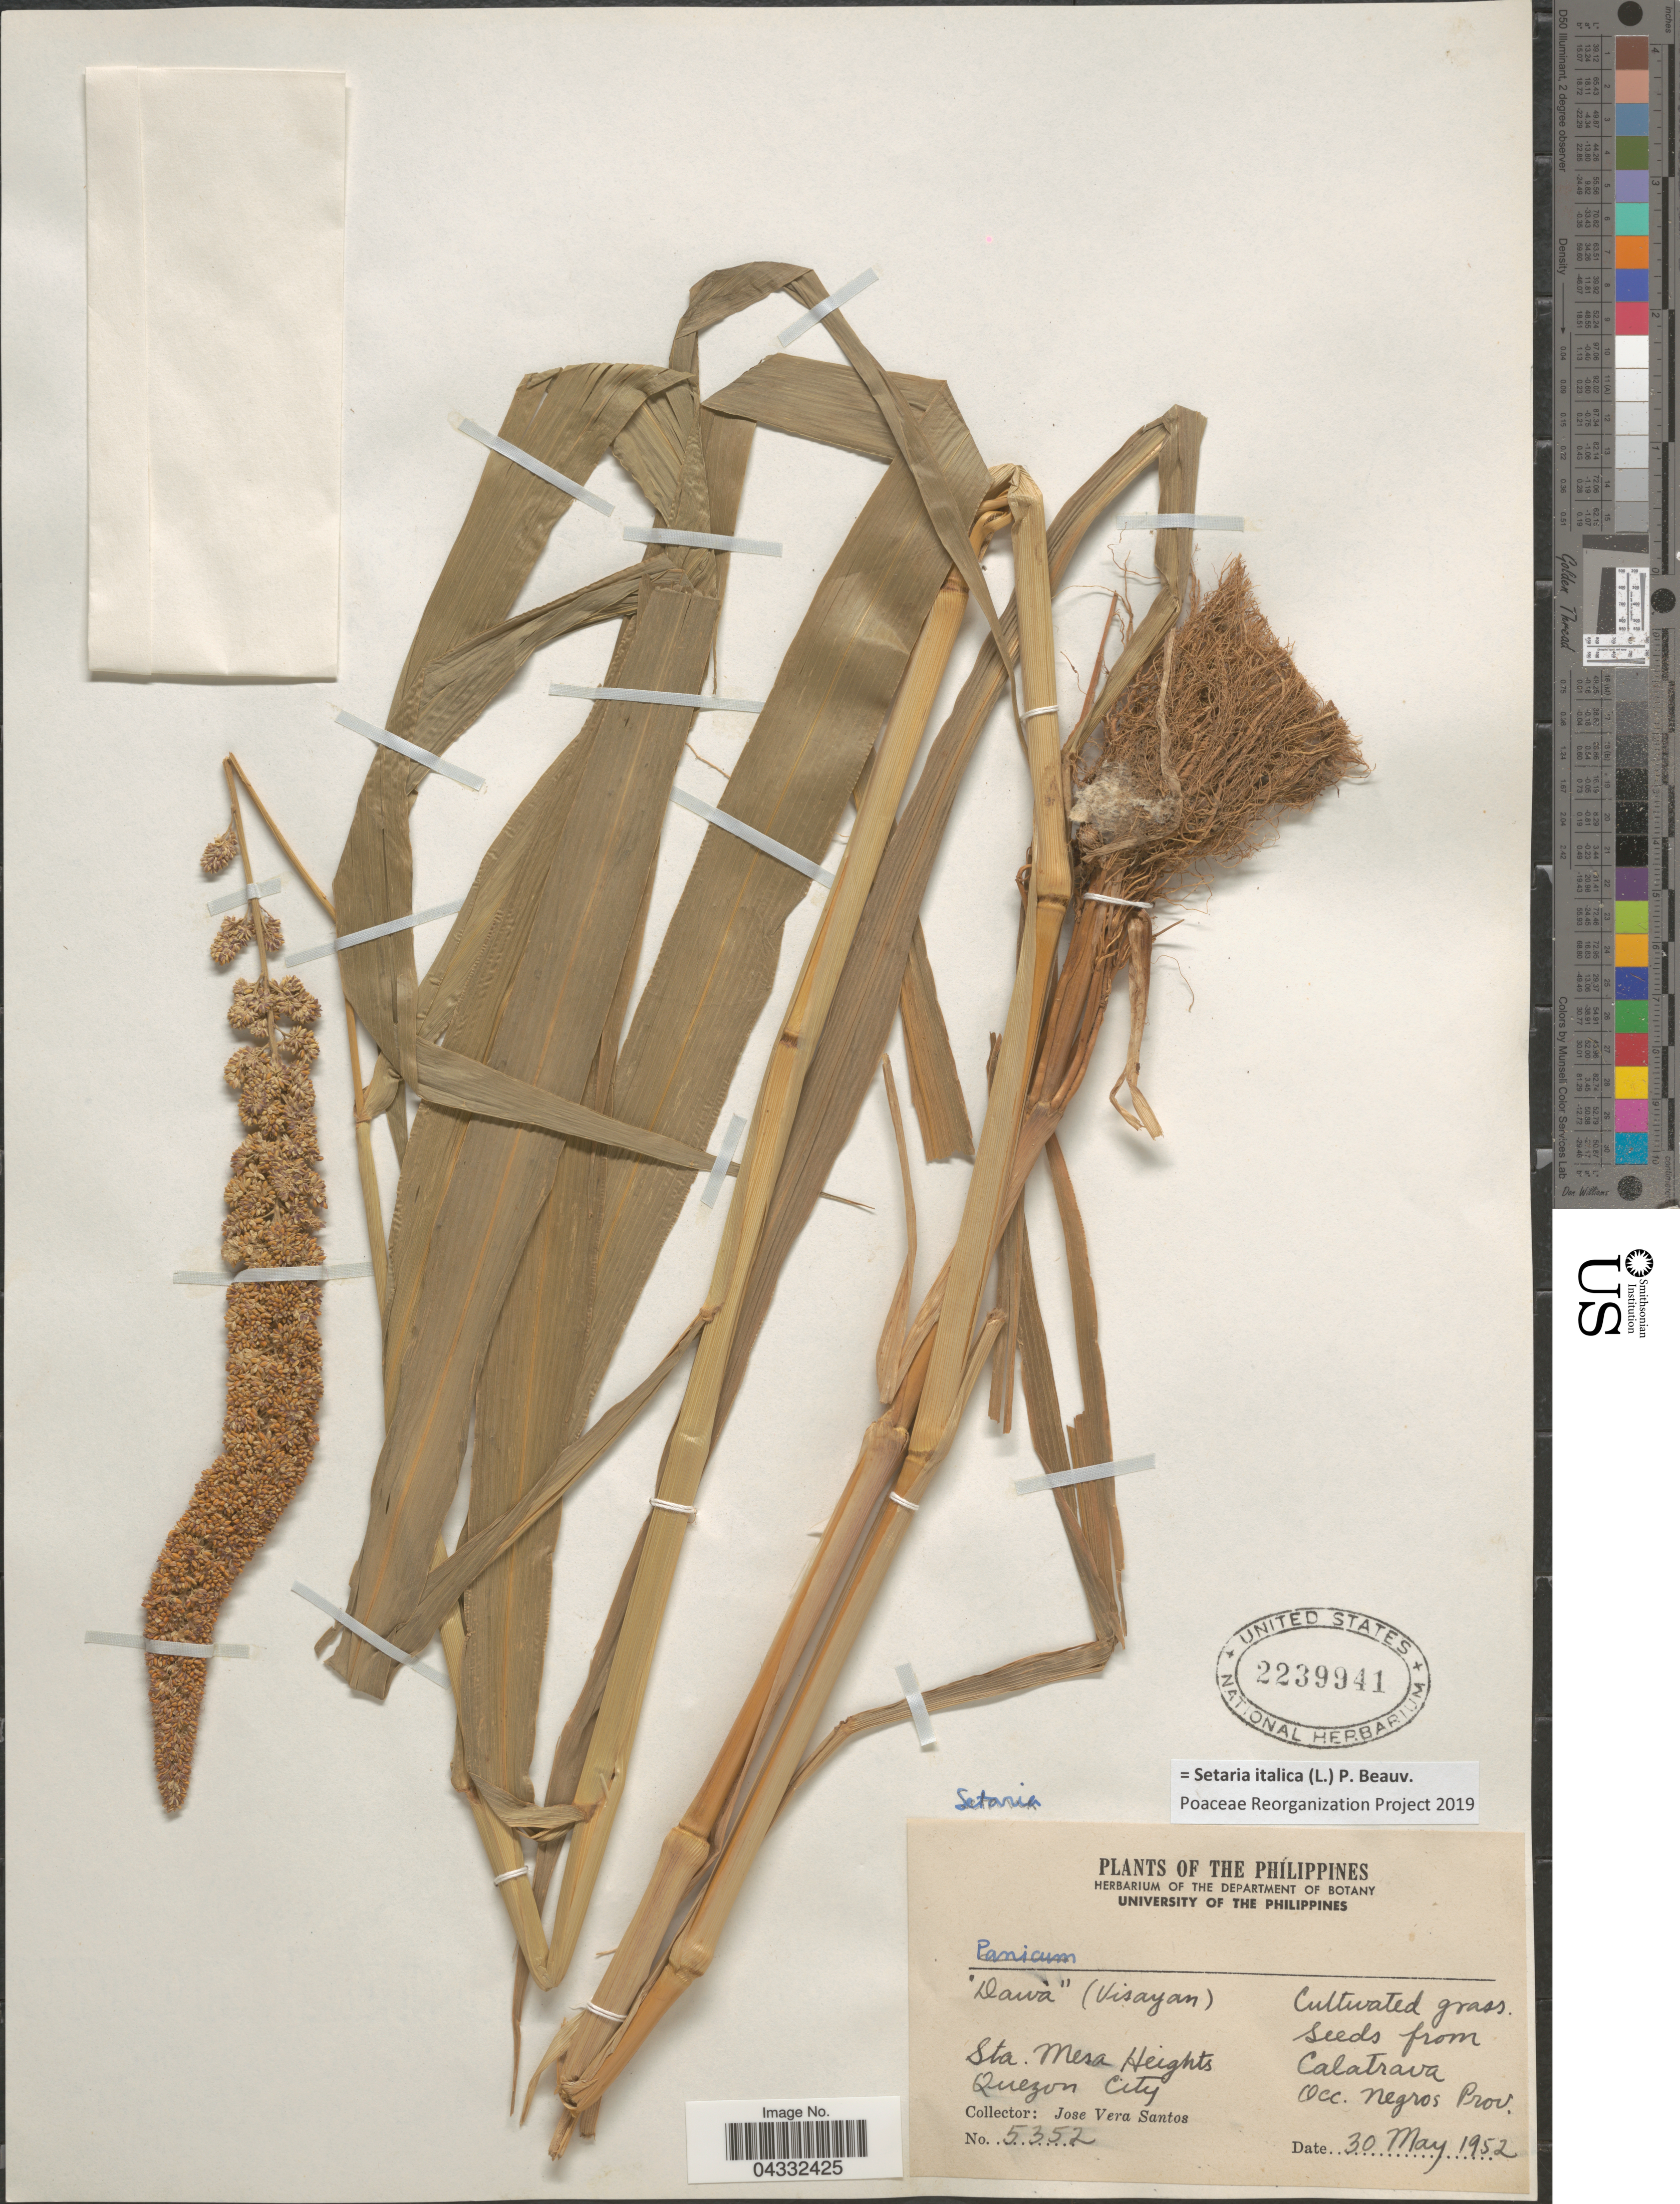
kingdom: Plantae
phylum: Tracheophyta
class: Liliopsida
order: Poales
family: Poaceae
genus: Setaria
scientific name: Setaria italica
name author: (L.) P. Beauv.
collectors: J. V. Santos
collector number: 5352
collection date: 1952-05-30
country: Philippines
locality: Dawa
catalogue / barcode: US 2239941